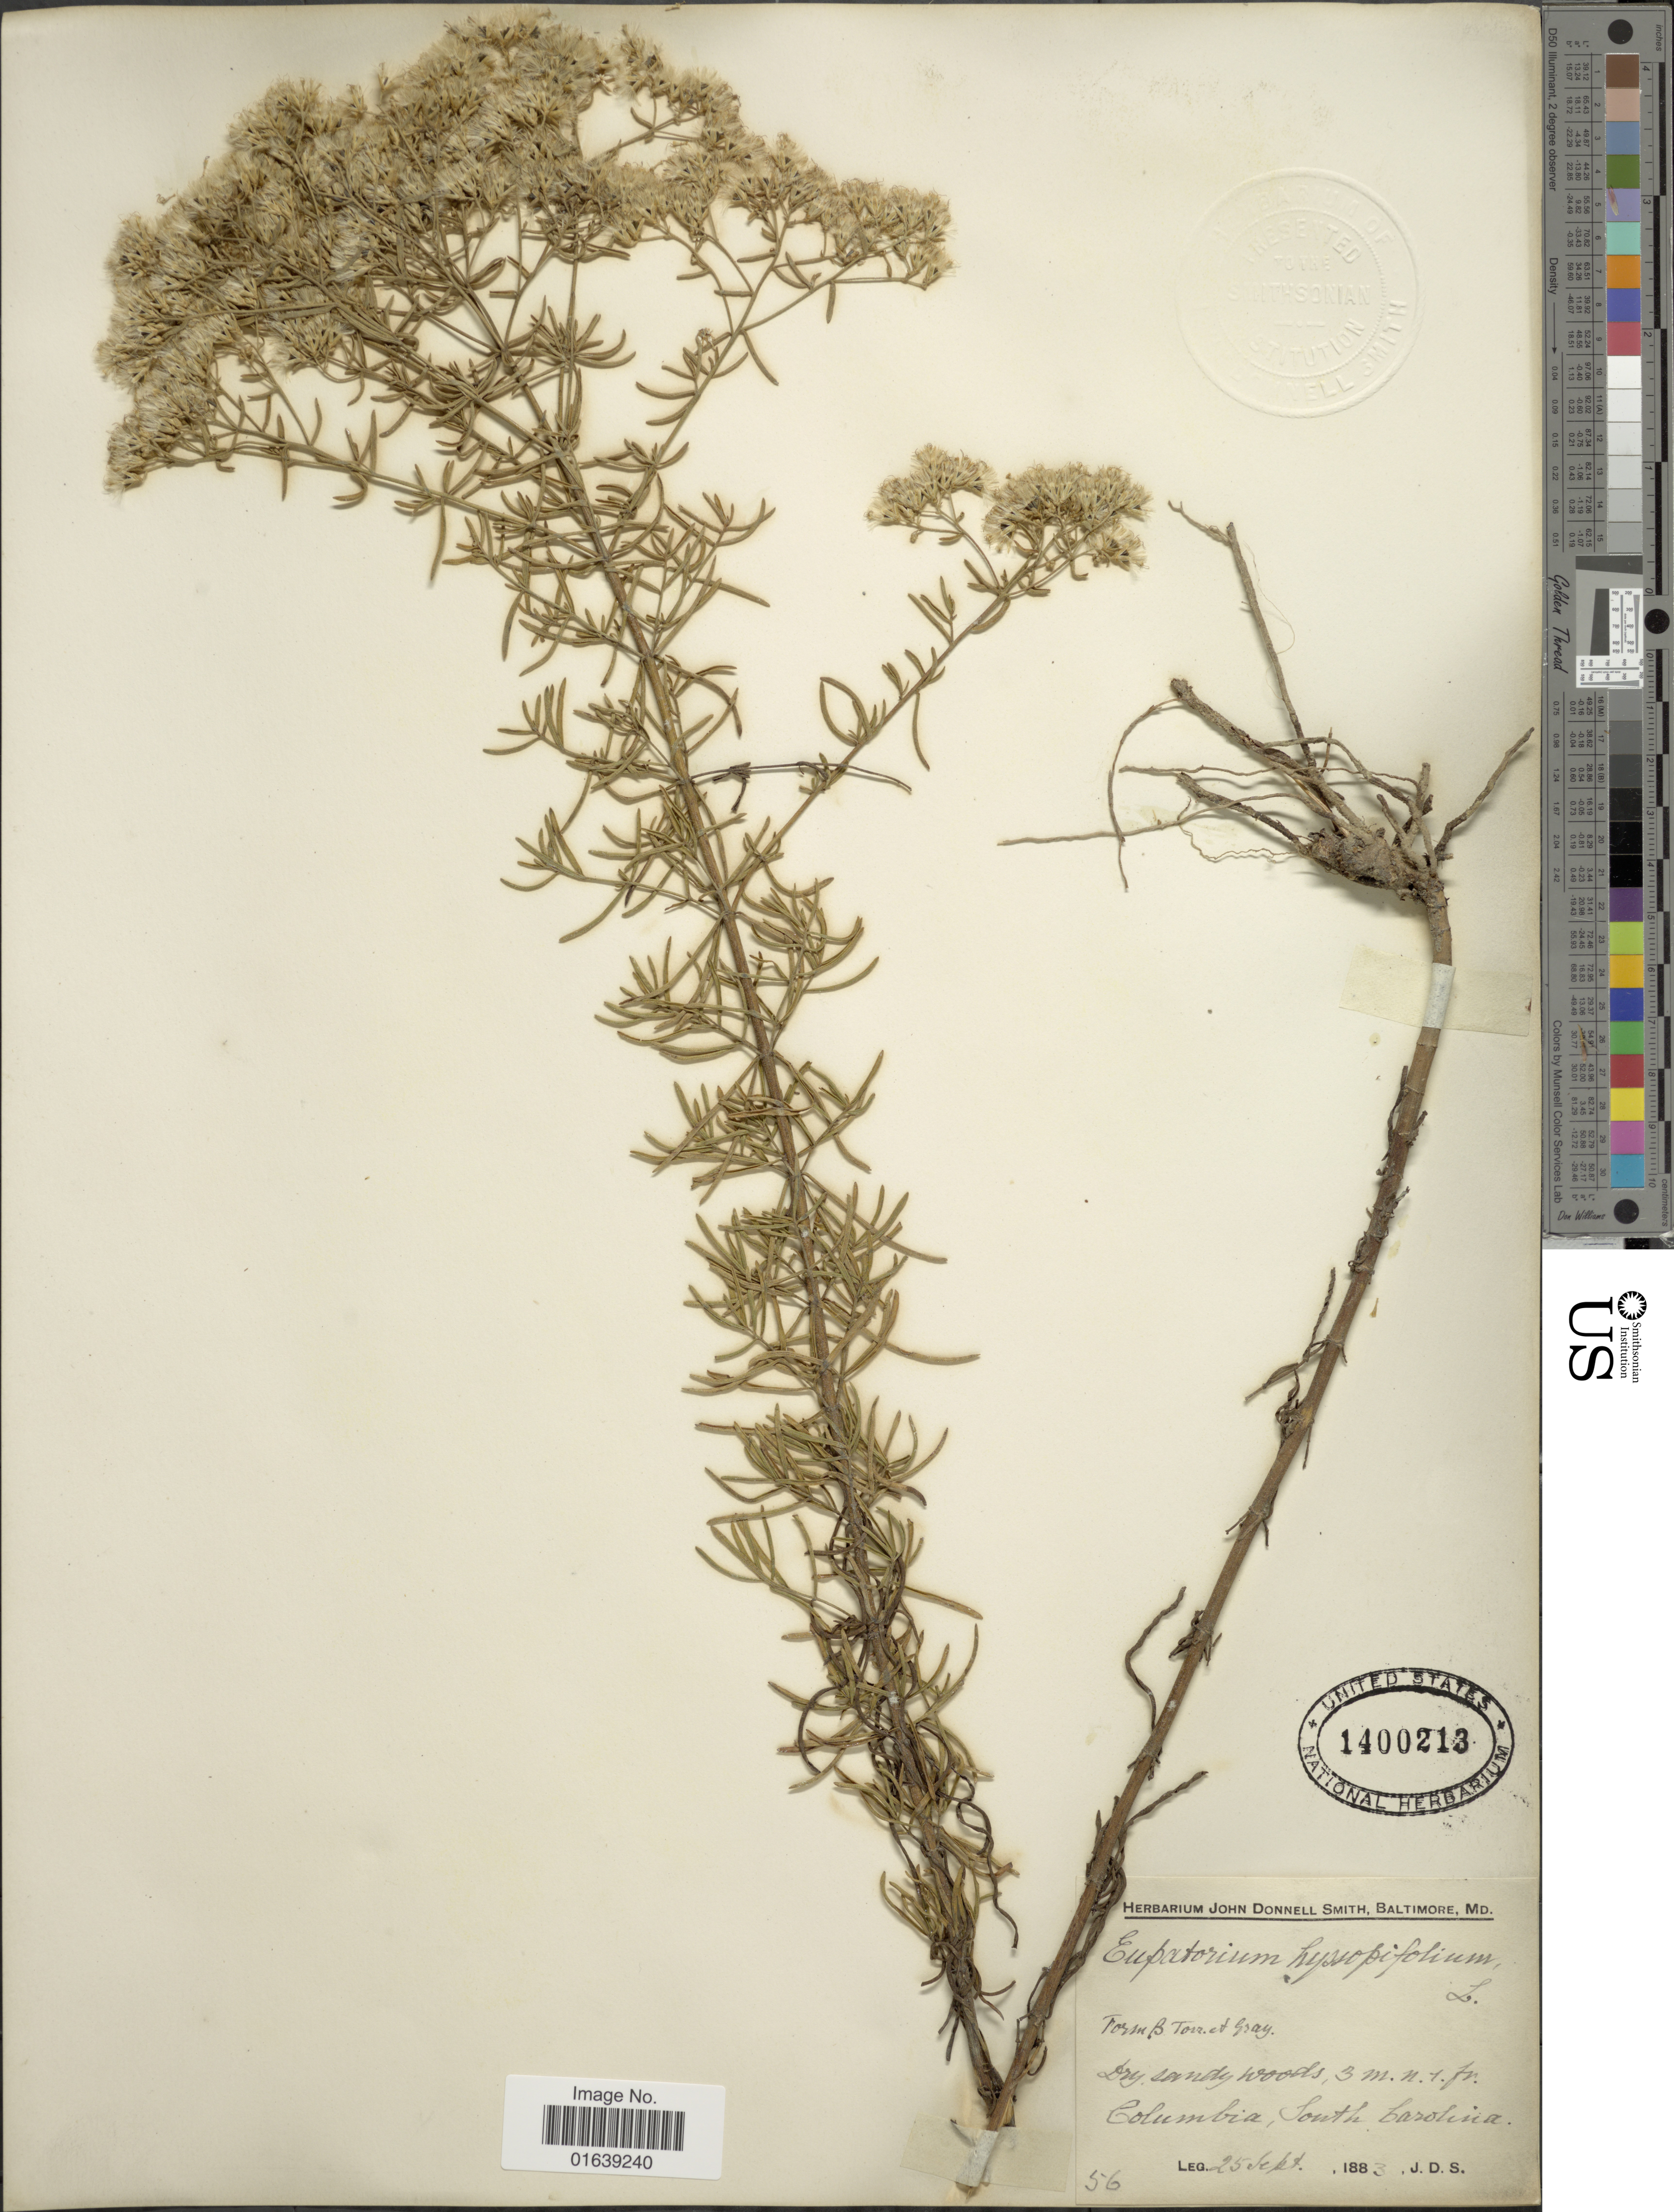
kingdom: Plantae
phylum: Tracheophyta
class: Magnoliopsida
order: Asterales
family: Asteraceae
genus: Eupatorium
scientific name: Eupatorium hyssopifolium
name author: L.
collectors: J. Donnell Smith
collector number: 56?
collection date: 1883-09-25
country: United States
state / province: South Carolina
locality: Columbia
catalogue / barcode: US 1400213